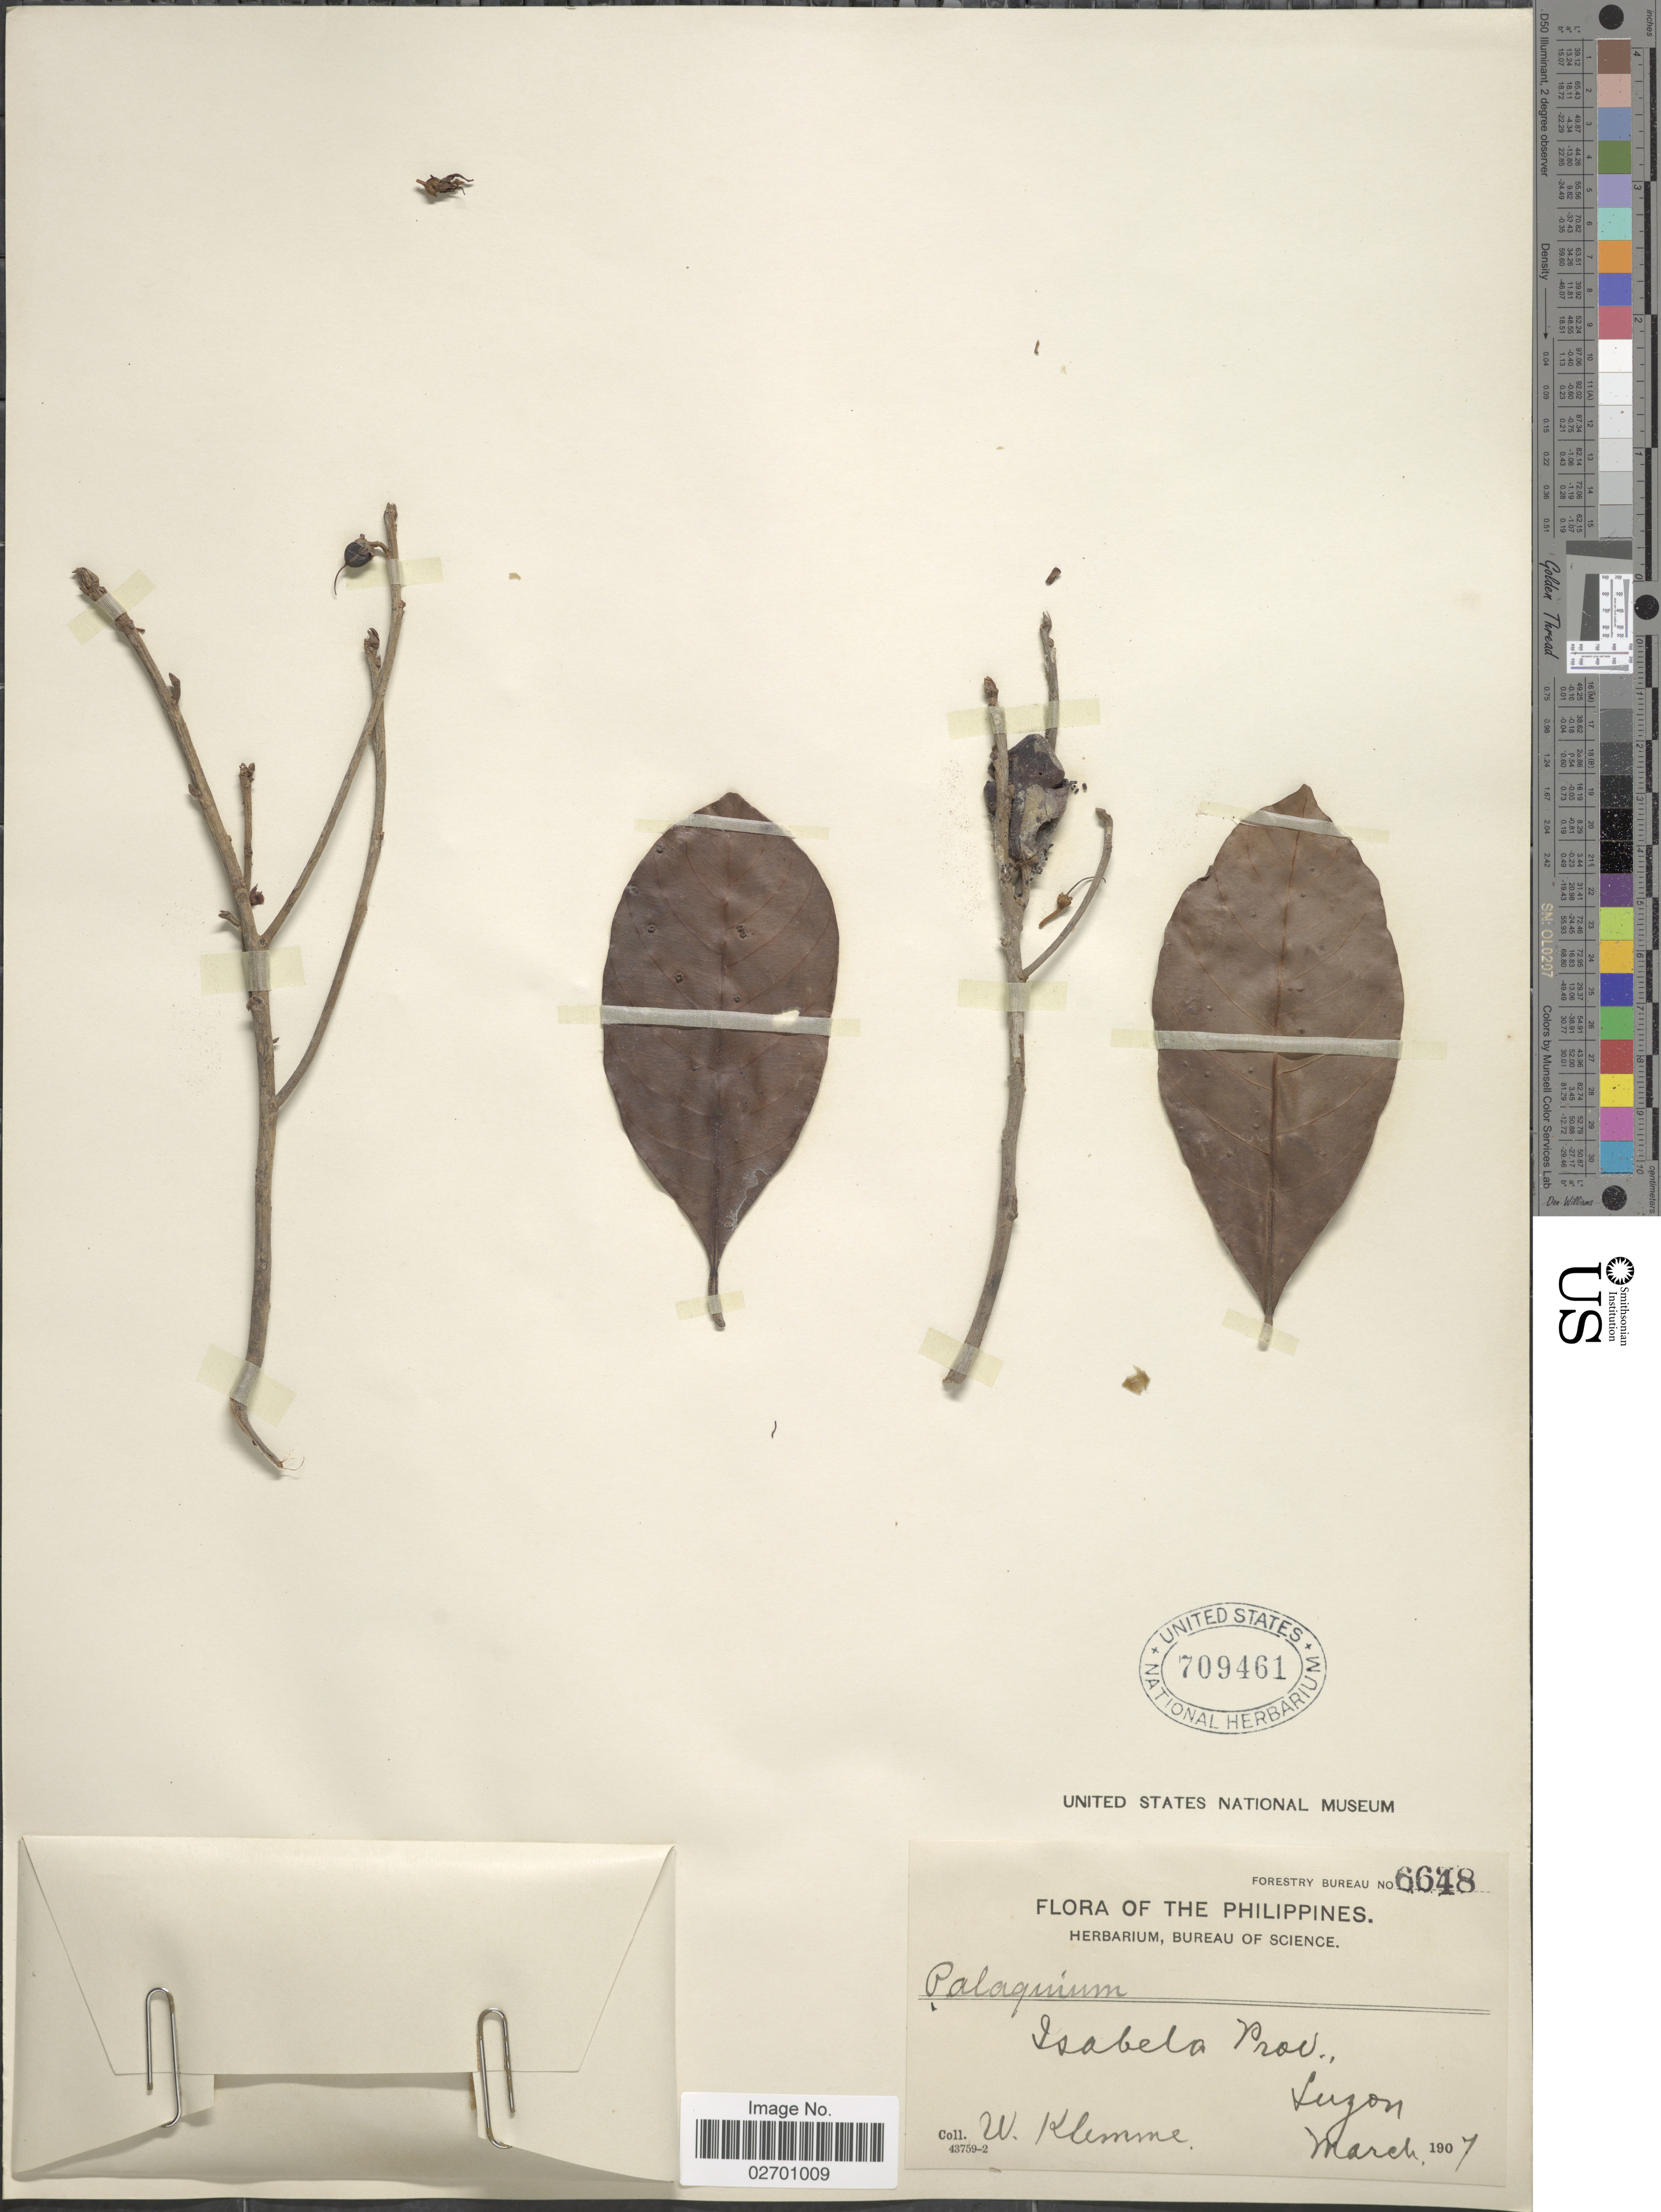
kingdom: Plantae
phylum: Tracheophyta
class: Magnoliopsida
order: Ericales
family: Sapotaceae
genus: Palaquium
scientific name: Palaquium sp.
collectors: W. Klemme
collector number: Forestry Bureau 6648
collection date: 1907-03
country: Philippines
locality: Isabela Prov., Luzon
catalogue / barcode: US 709461